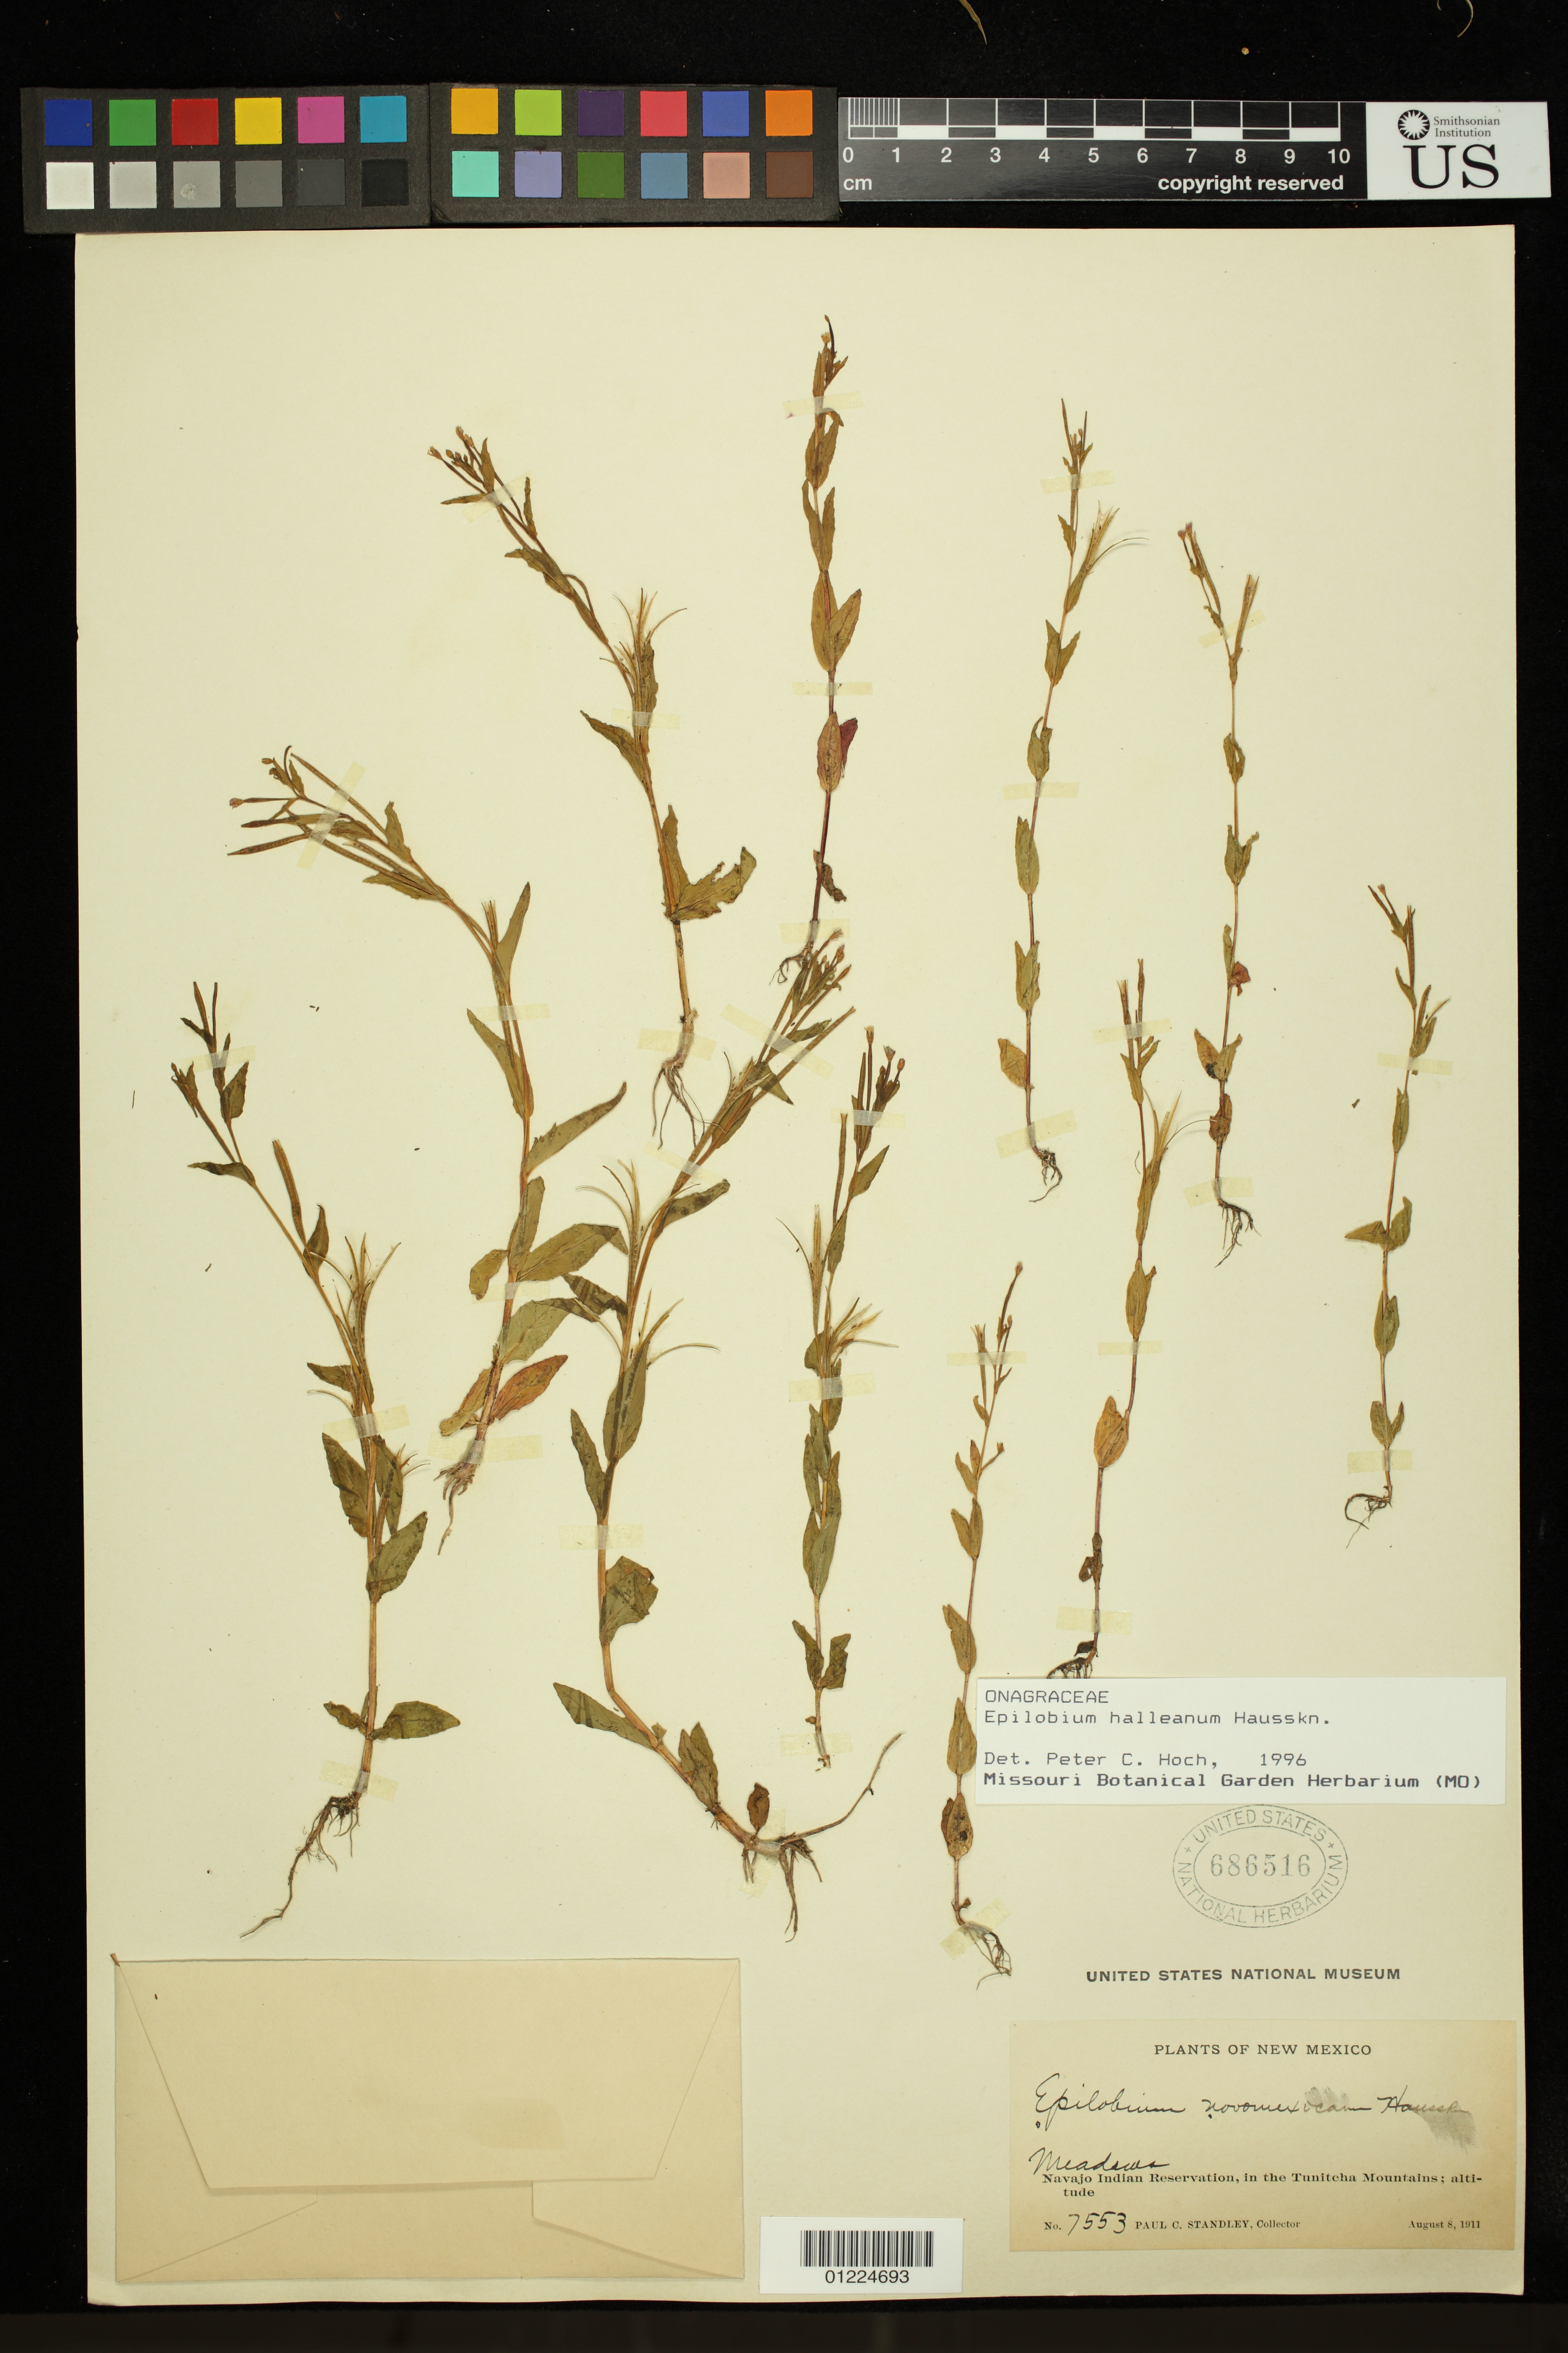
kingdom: Plantae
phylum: Tracheophyta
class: Magnoliopsida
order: Myrtales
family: Onagraceae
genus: Epilobium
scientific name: Epilobium hallianum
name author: Hausskn.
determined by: Hoch, P. C.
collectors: P. C. Standley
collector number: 7553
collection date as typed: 08 Aug 1911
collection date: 1911-08-08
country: United States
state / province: New Mexico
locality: Navajo Indian Reservation, in the Tunitcha Mountains.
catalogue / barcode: US 686516